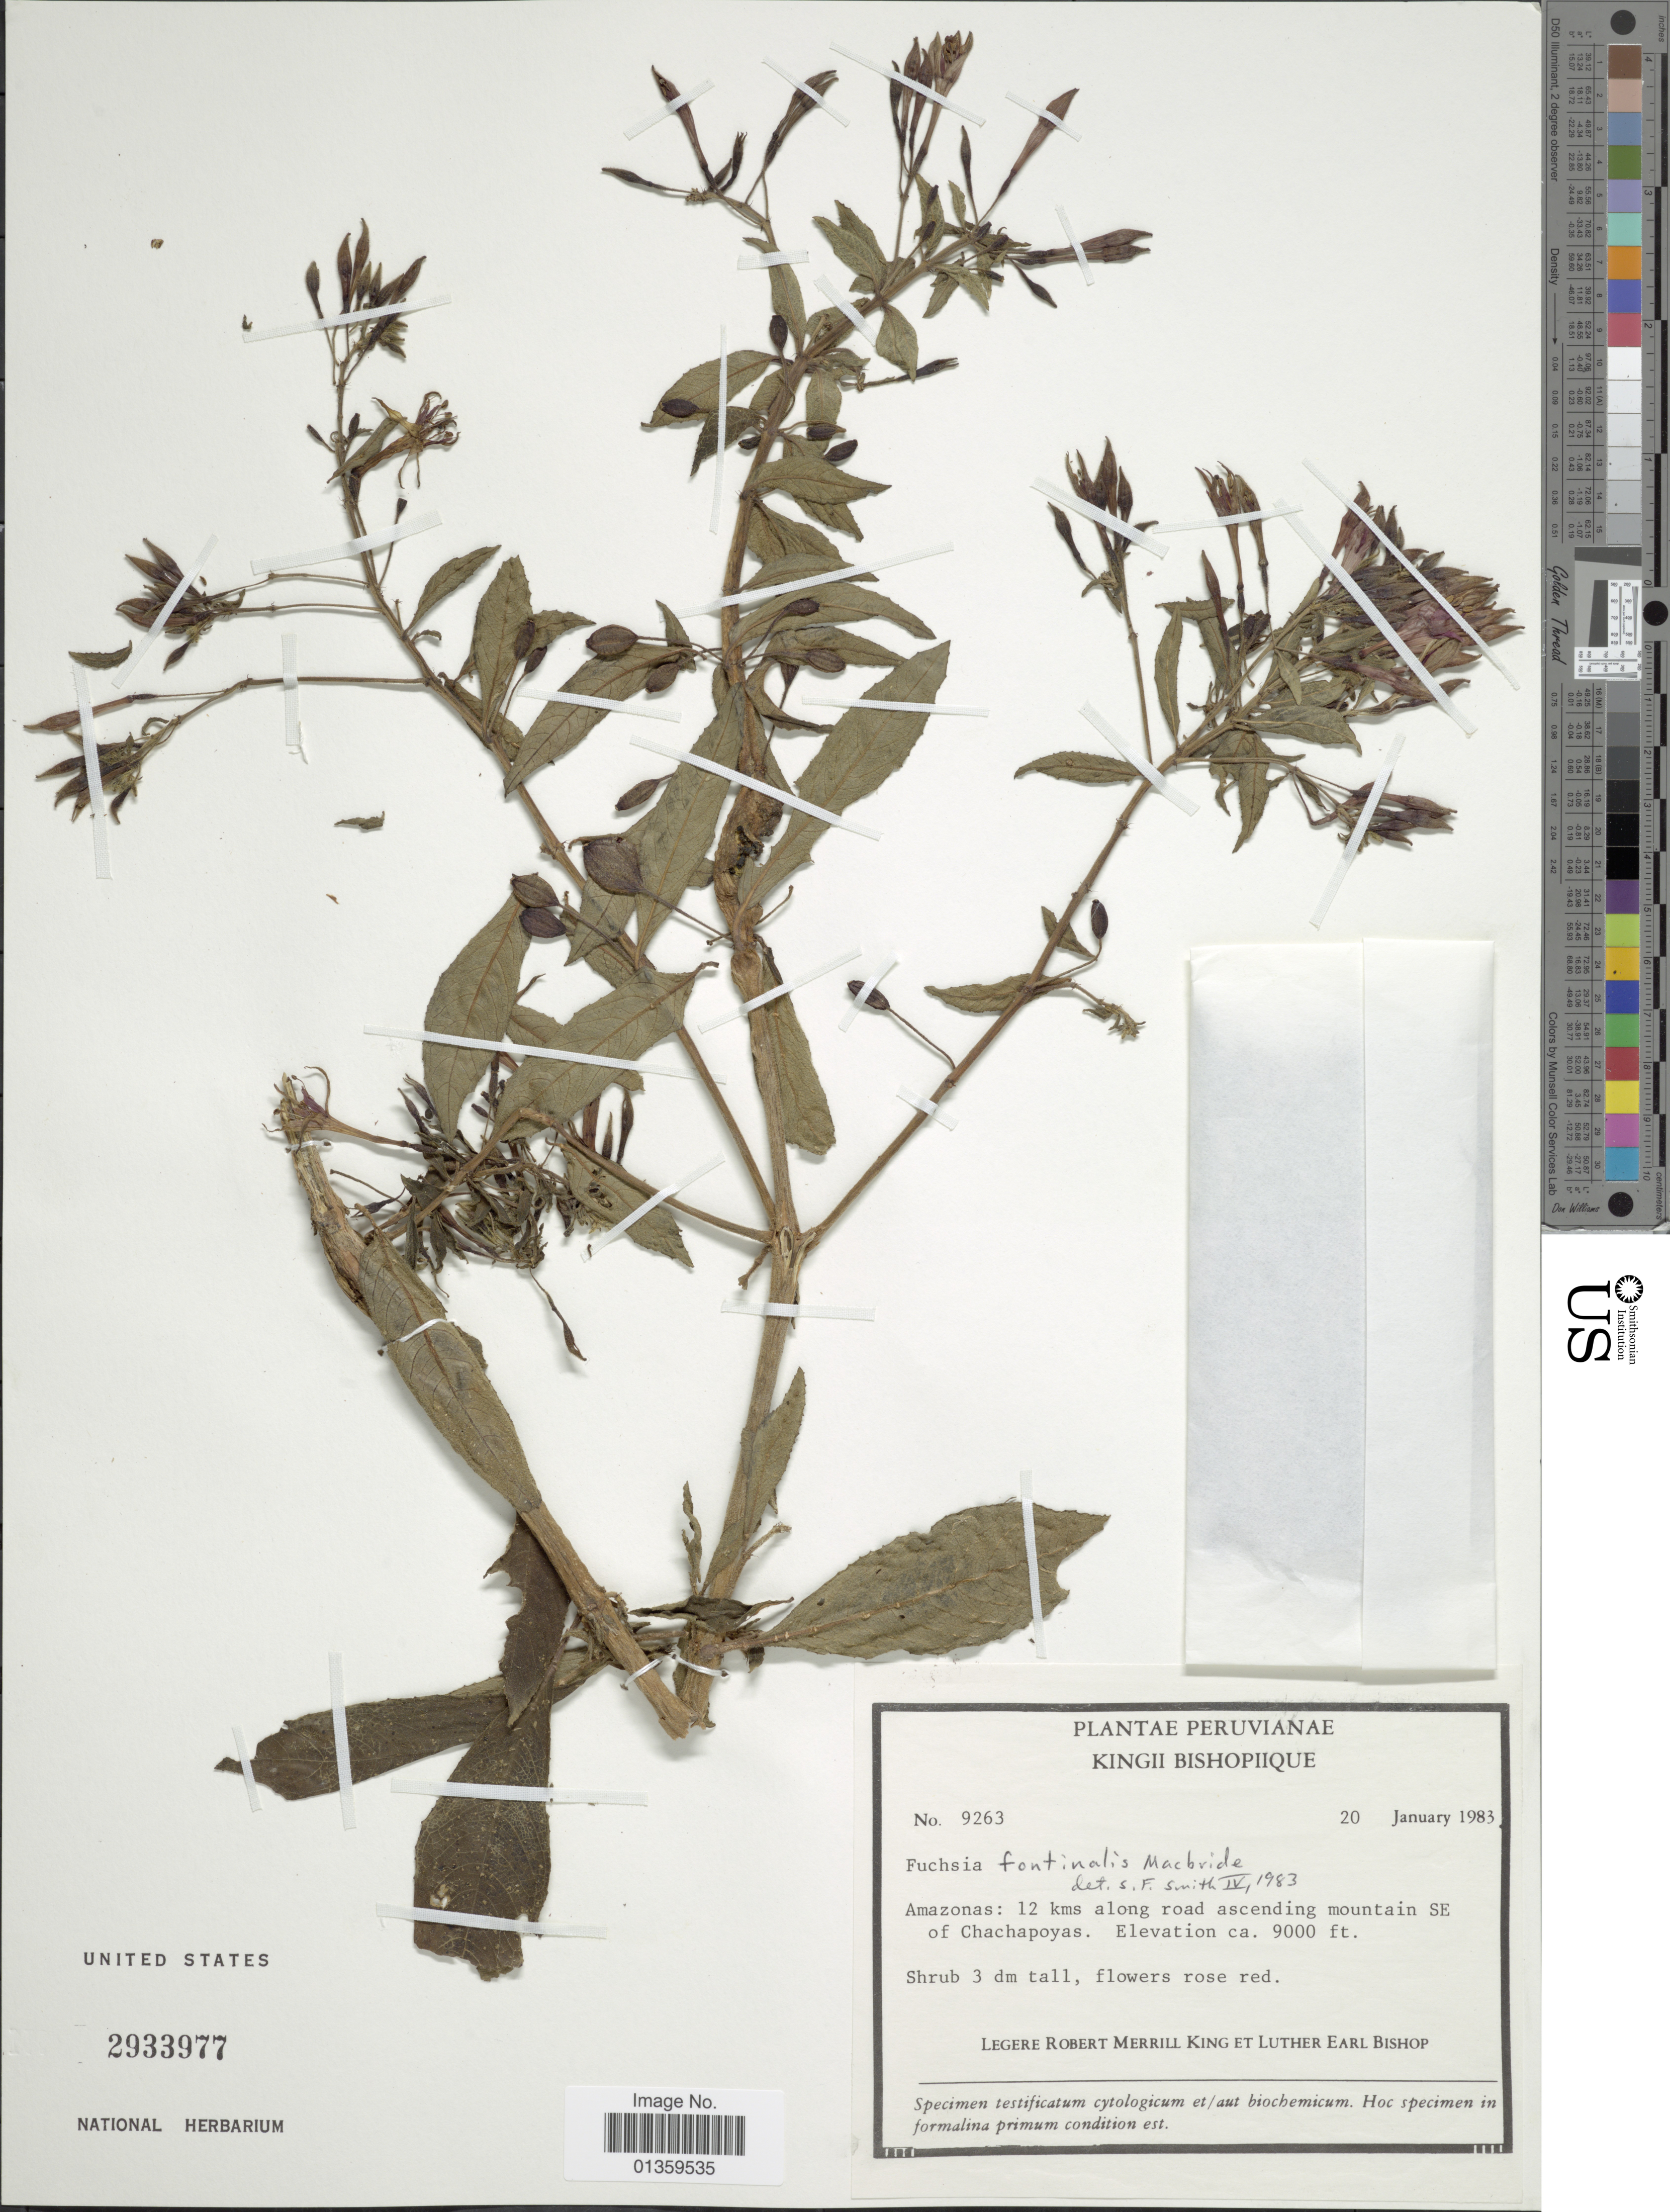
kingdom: Plantae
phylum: Tracheophyta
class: Magnoliopsida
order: Myrtales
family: Onagraceae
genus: Fuchsia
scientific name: Fuchsia fontinalis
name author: J.F. Macbr.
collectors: R. M. King & L. E. Bishop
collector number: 9263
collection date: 1983-01-20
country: Peru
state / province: Amazonas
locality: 12 kms along road ascending mountain SE of Chachapoyas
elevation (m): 2743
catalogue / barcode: US 2933977